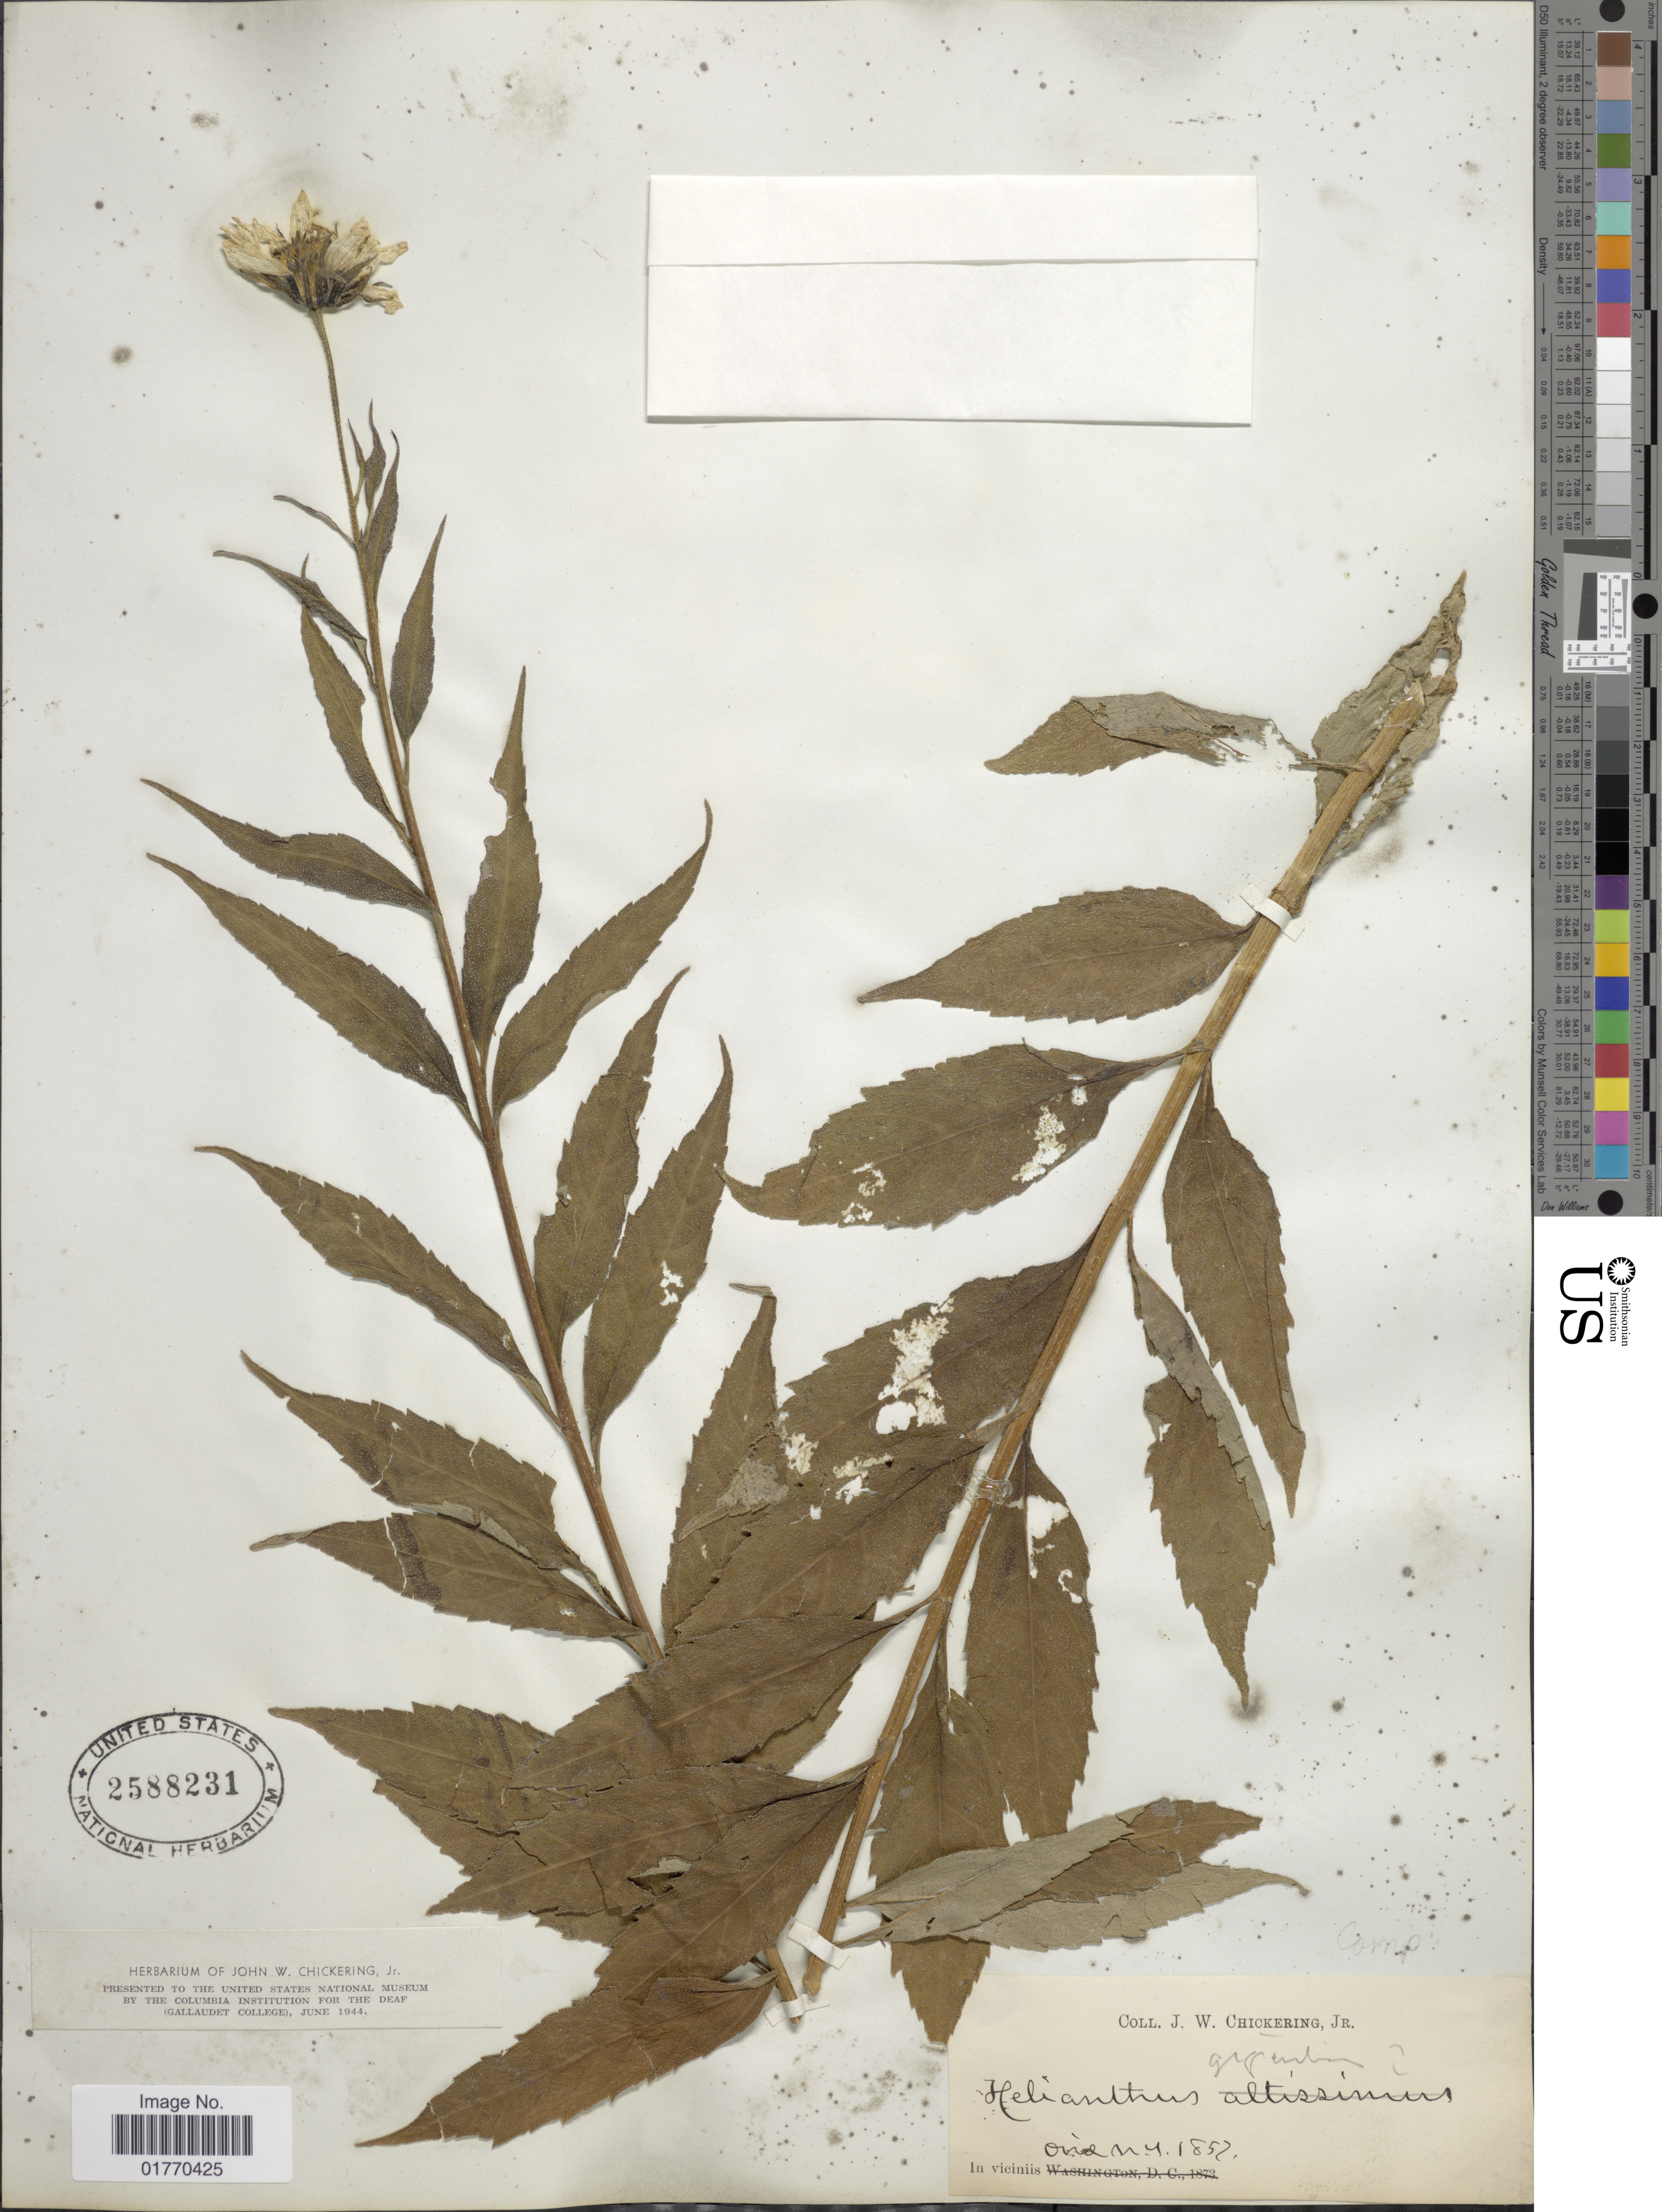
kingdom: Plantae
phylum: Tracheophyta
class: Magnoliopsida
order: Asterales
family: Asteraceae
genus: Helianthus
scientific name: Helianthus giganteus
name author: L.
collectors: J. W. Chickering Jr.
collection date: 1852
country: United States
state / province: New York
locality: Ovid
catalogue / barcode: US 2588231